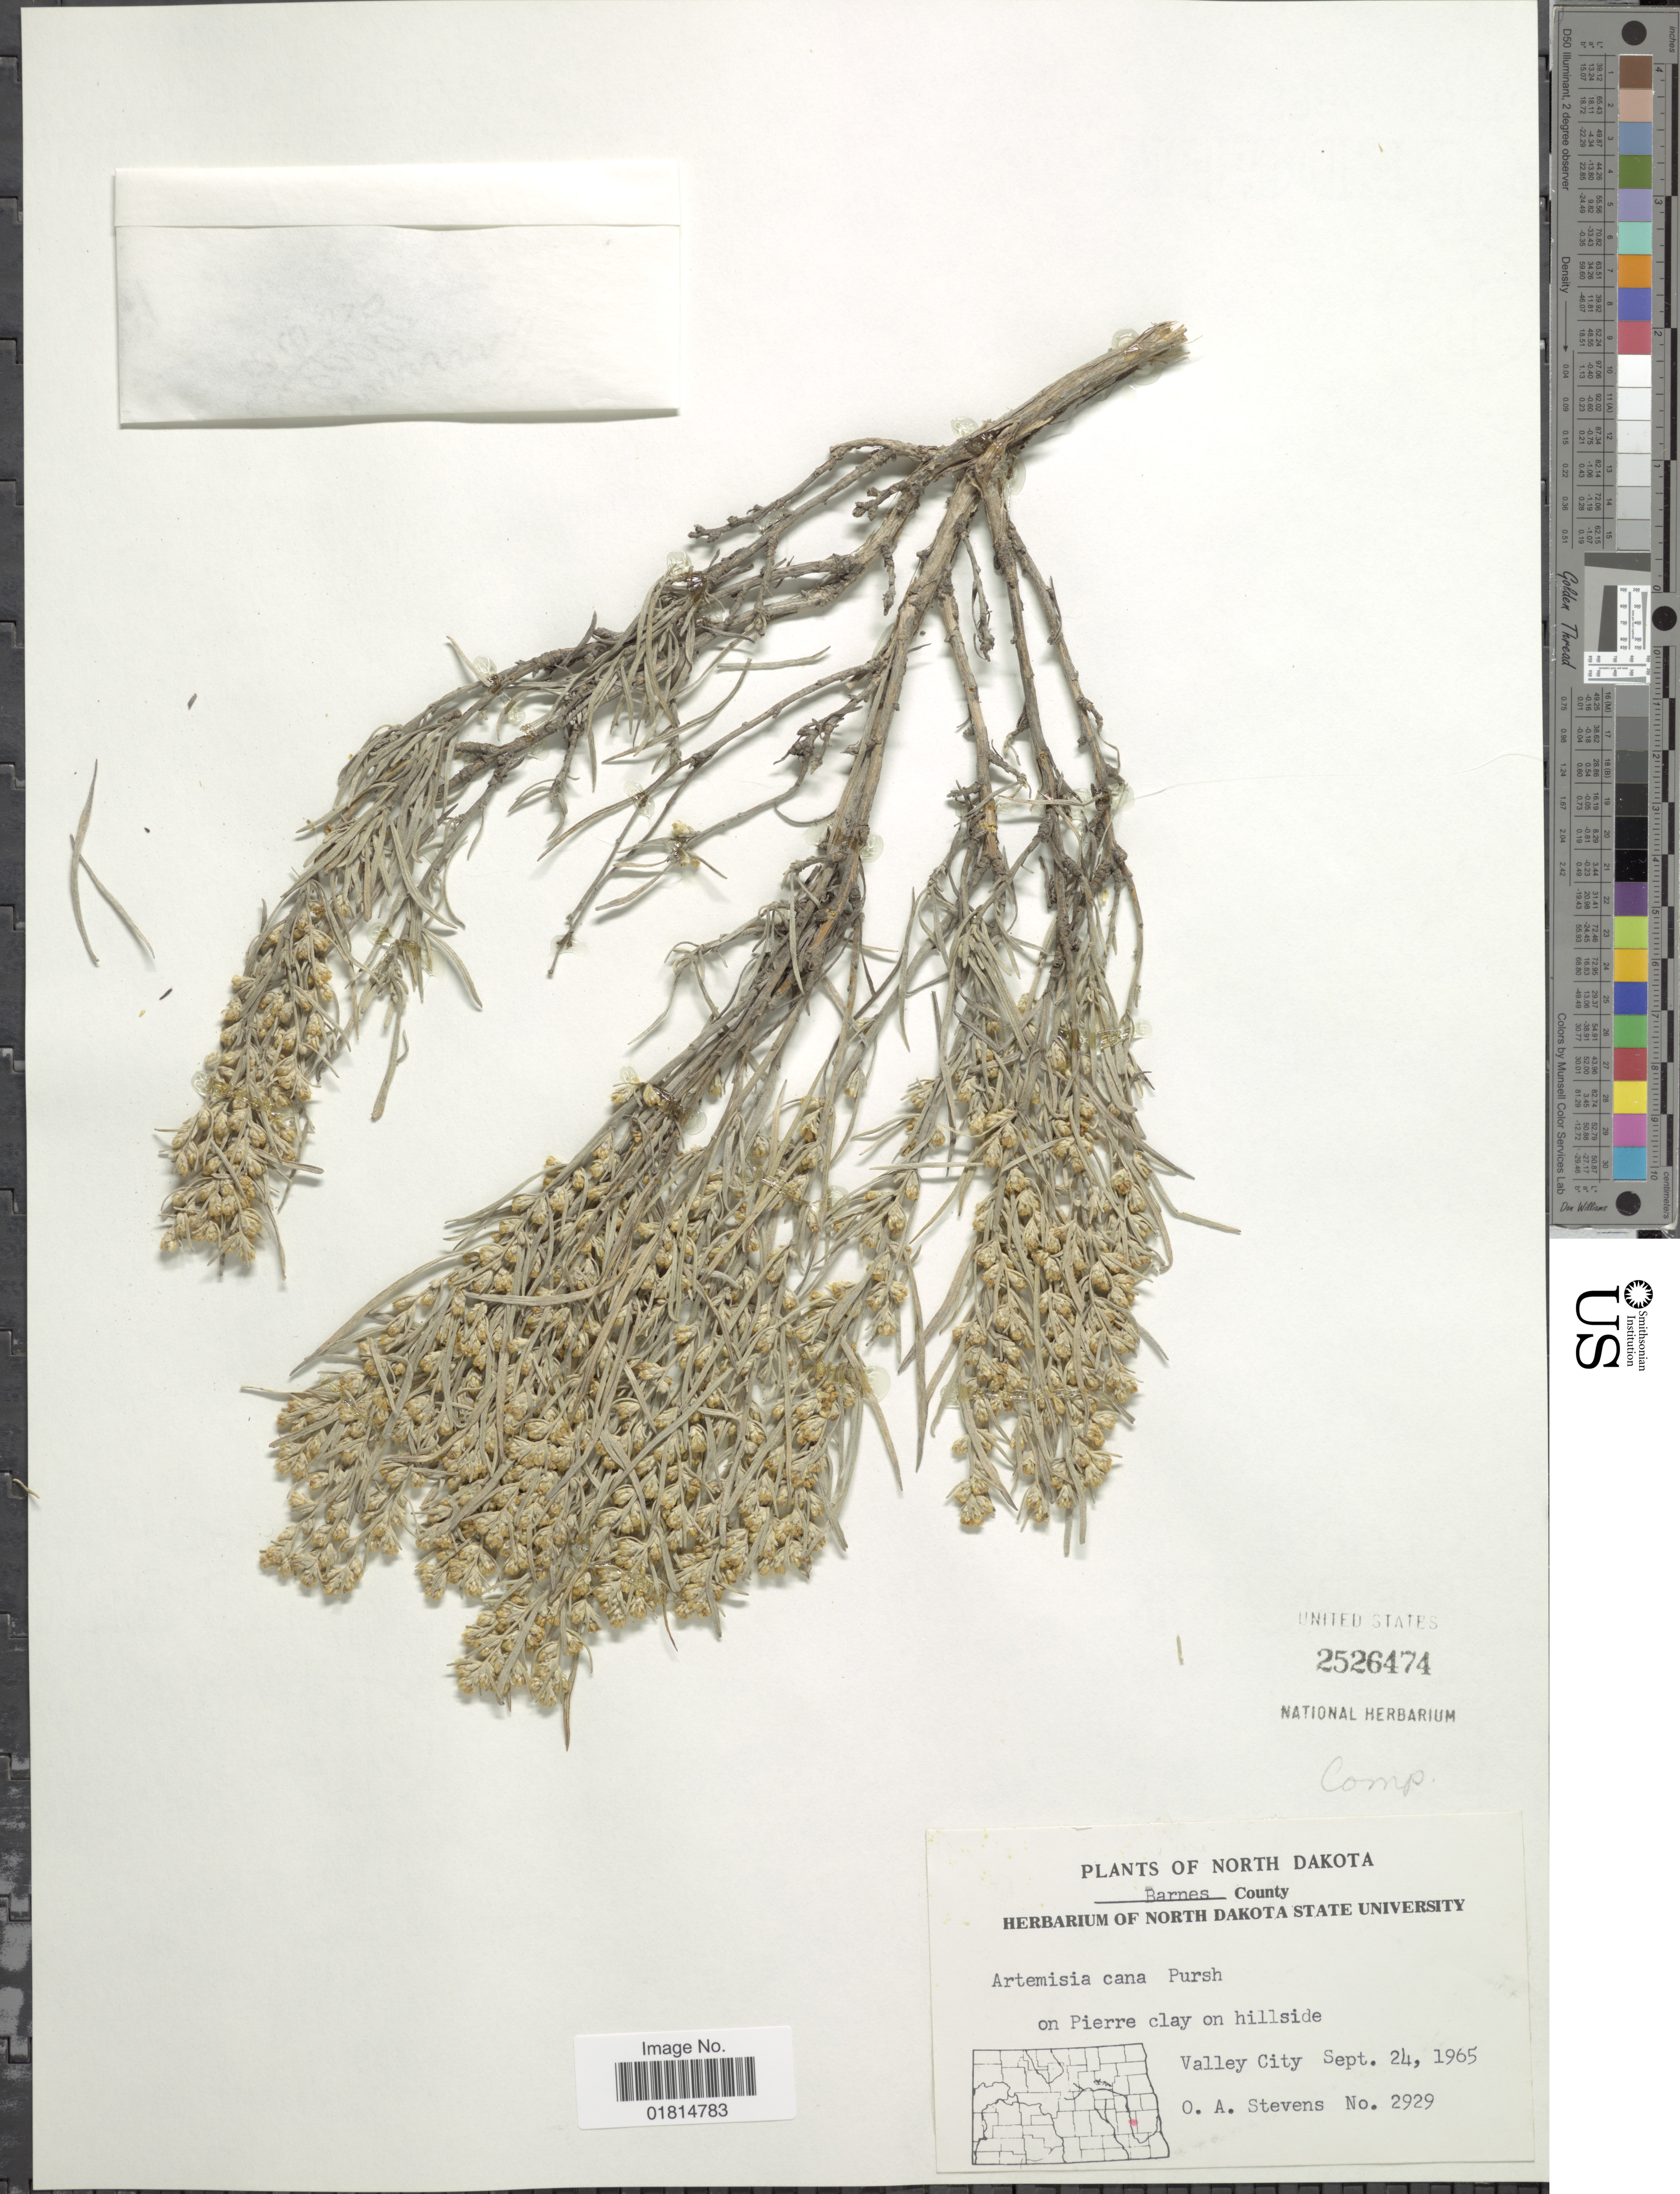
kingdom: Plantae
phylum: Tracheophyta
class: Magnoliopsida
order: Asterales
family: Asteraceae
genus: Artemisia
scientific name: Artemisia cana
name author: Pursh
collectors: O. A. Stevens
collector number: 2929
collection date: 1965-09-24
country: United States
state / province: North Dakota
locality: Barnes County. On Pierre clay on hillside. Valley City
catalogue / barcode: US 2526474